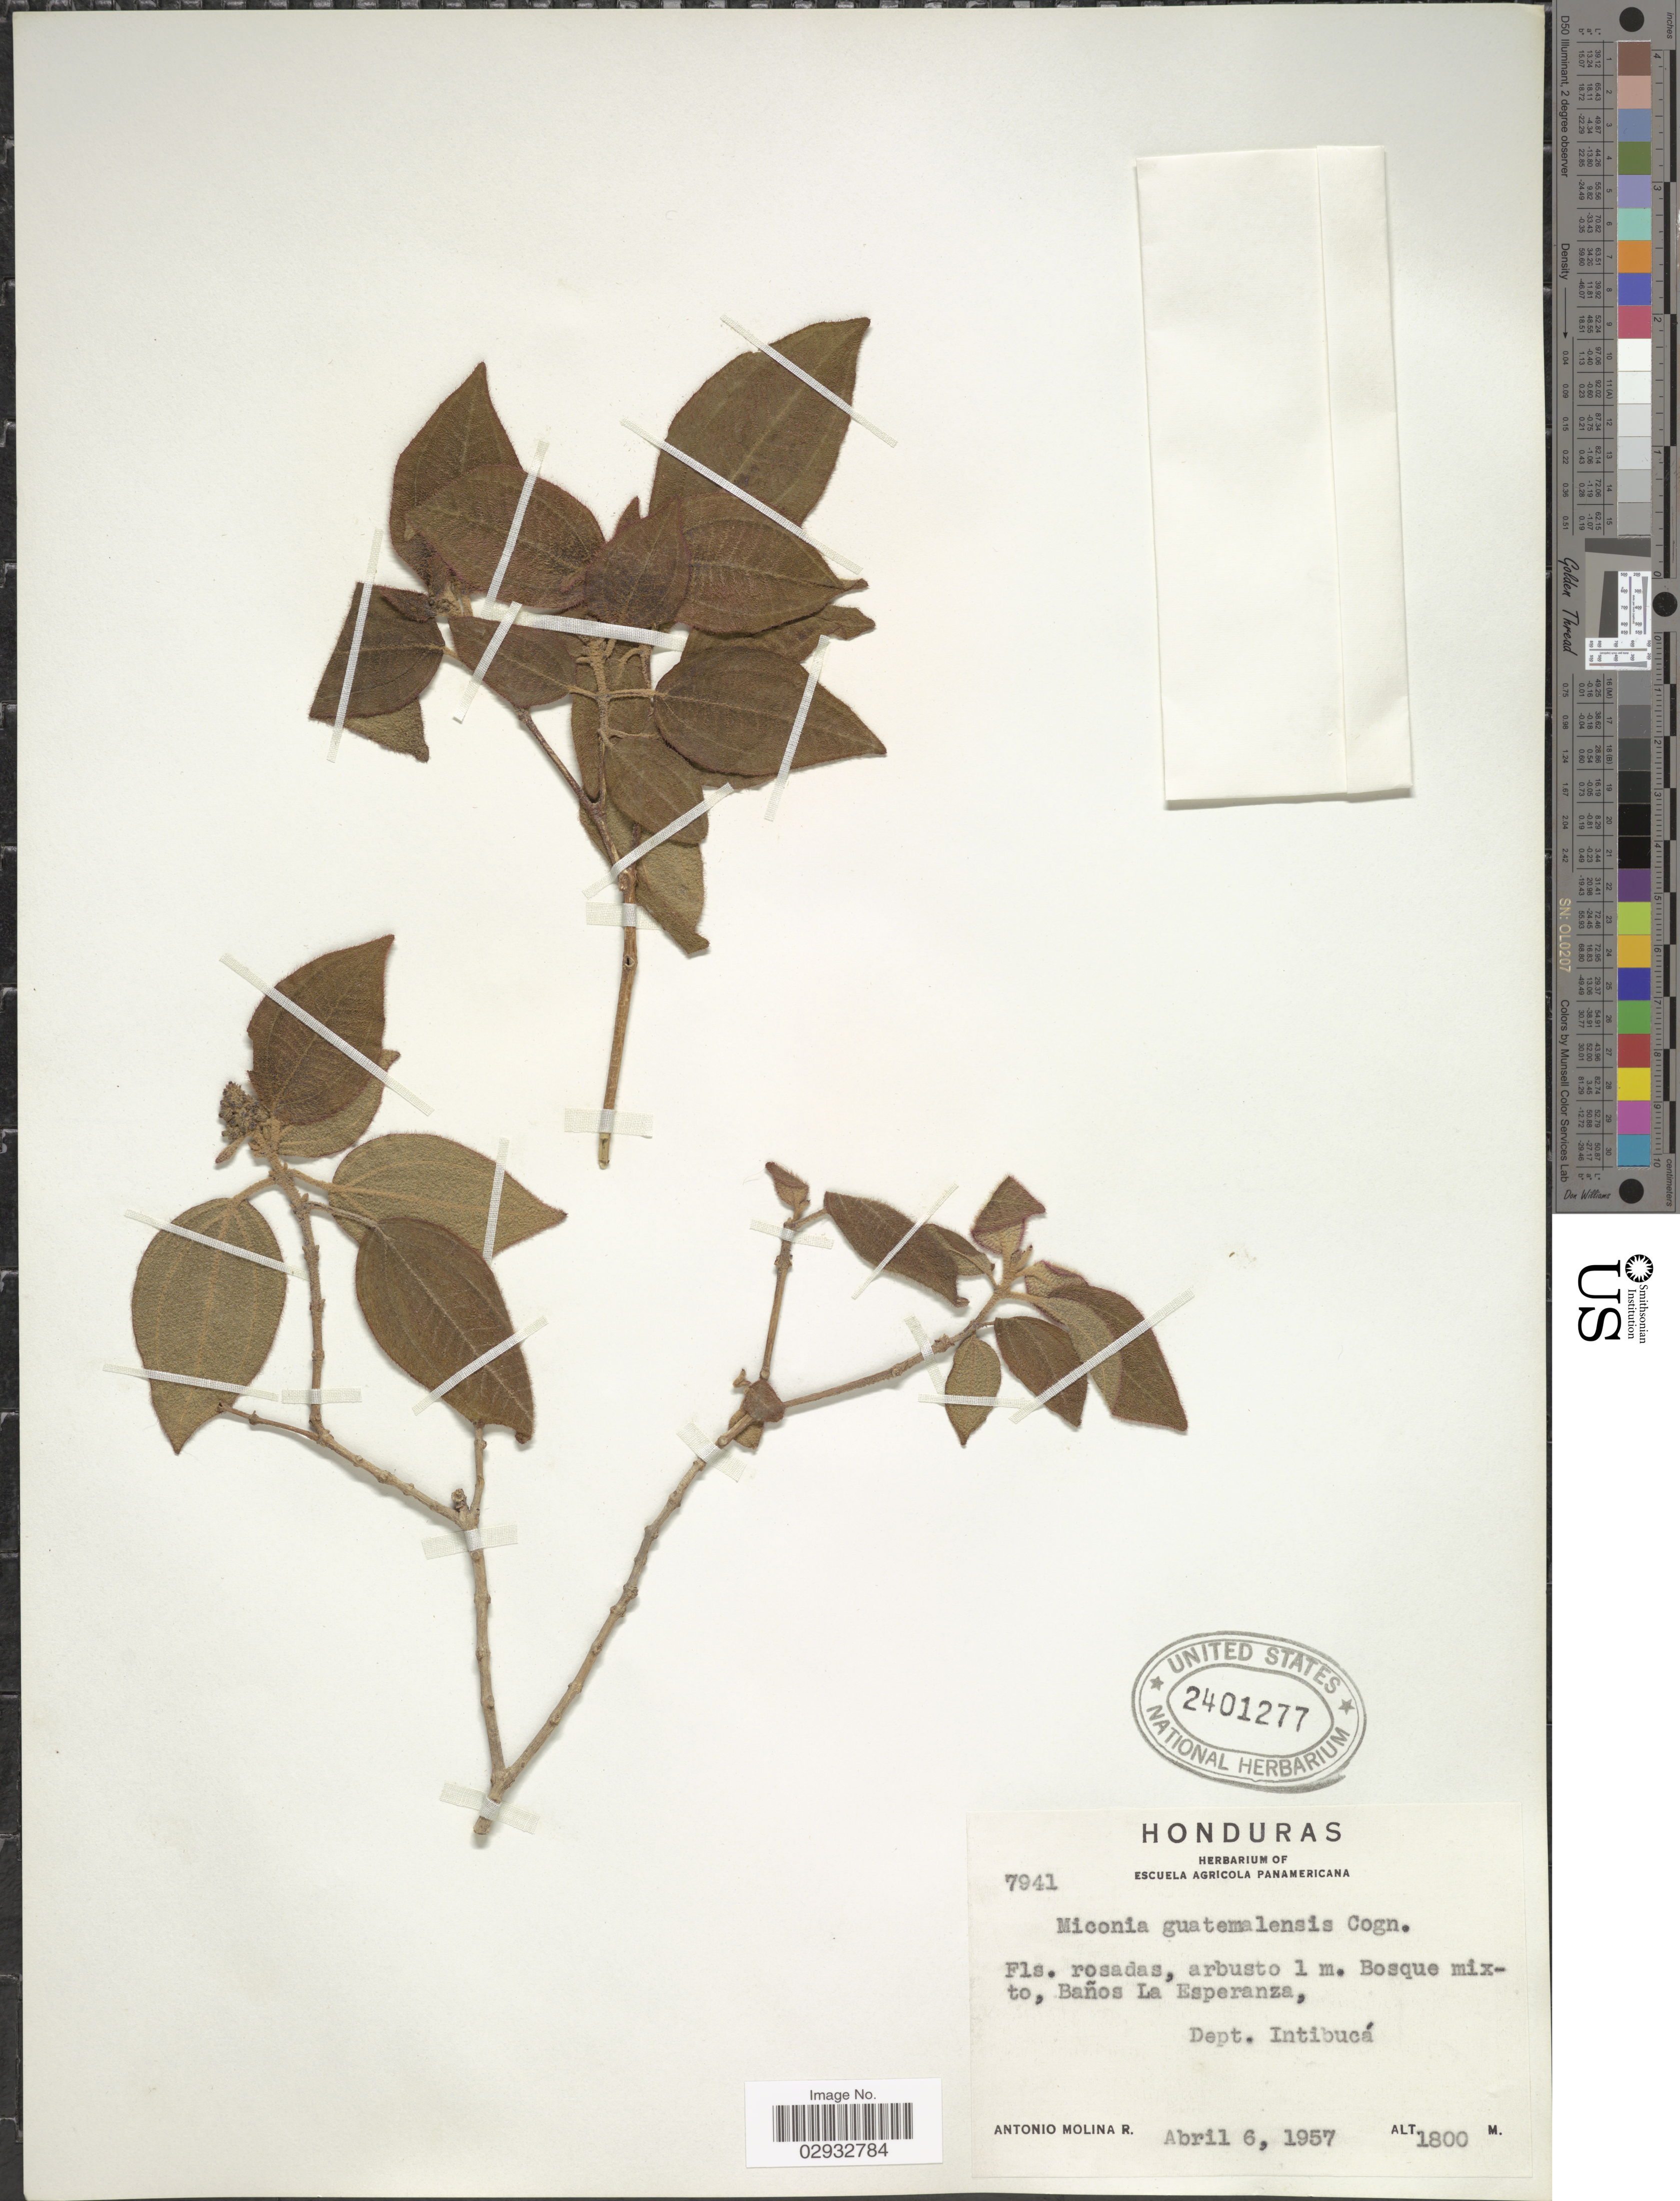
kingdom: Plantae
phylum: Tracheophyta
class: Magnoliopsida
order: Myrtales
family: Melastomataceae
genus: Miconia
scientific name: Miconia guatemalensis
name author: Cogn. in Donn. Sm.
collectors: A. Molina R.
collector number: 7941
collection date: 1957-04-06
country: Honduras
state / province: Intibuca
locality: Baños La Esperanza, Dept. Intibucá.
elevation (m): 1800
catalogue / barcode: US 2401277